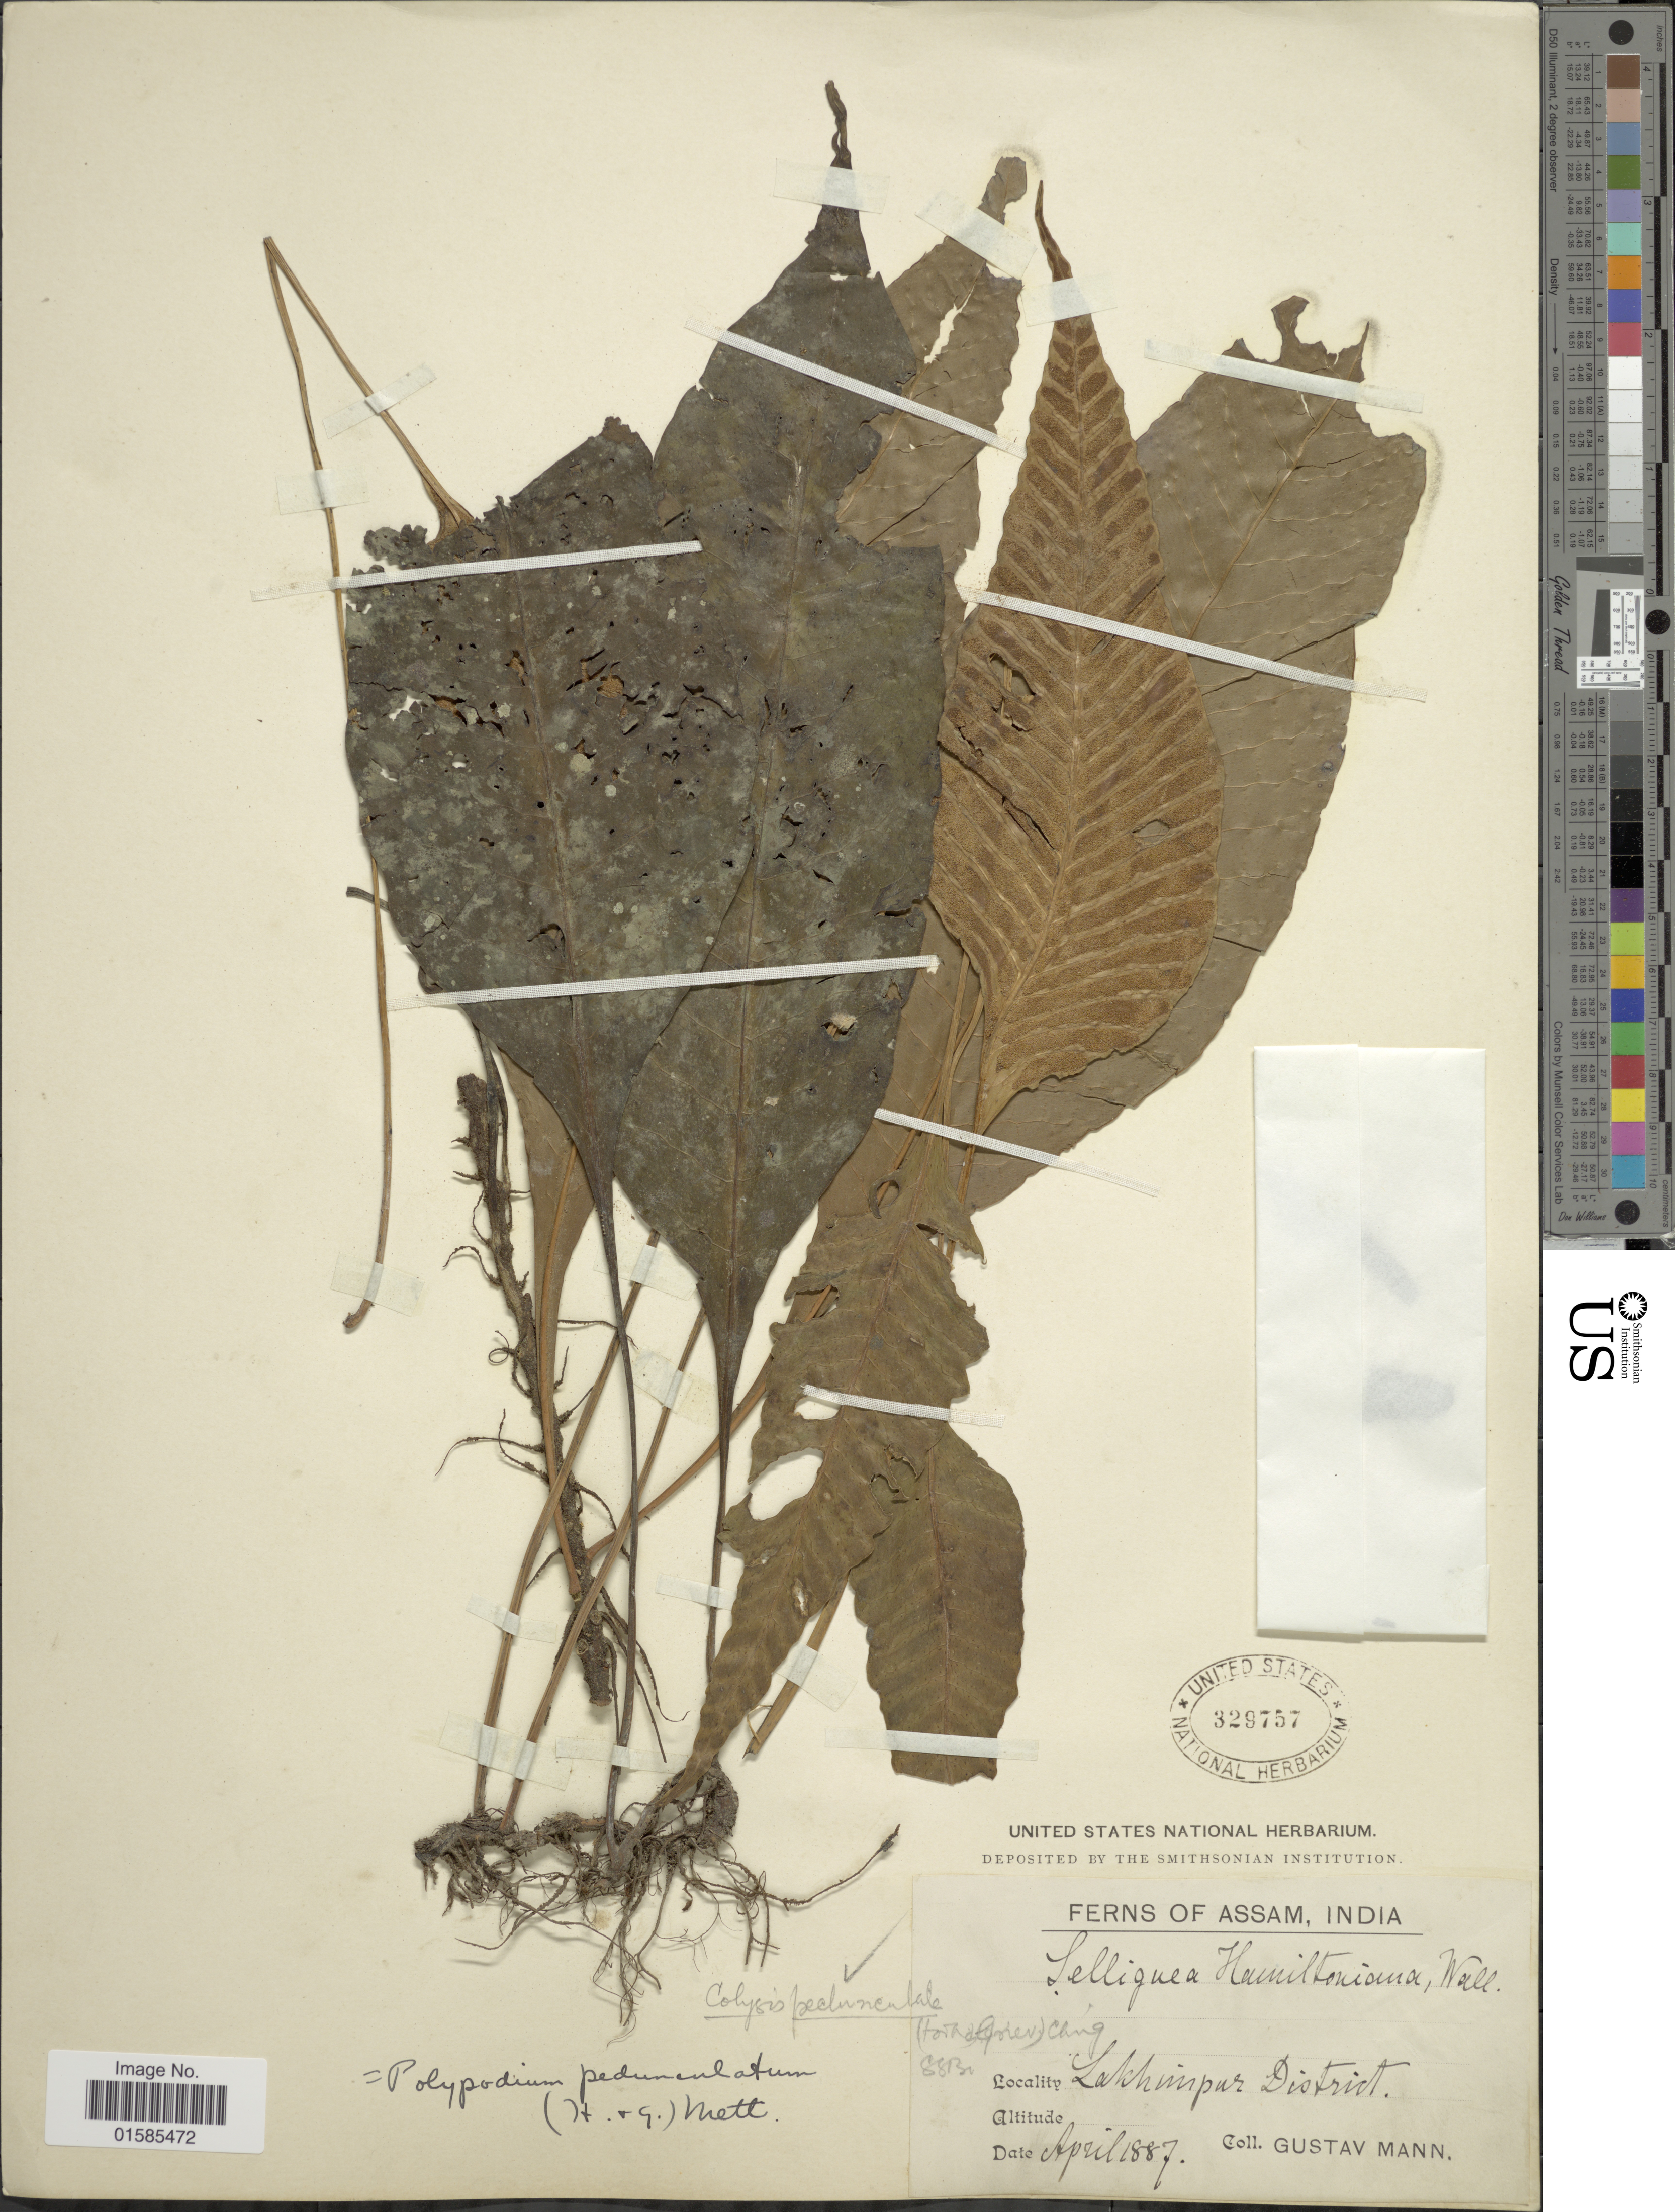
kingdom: Plantae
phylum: Tracheophyta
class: Polypodiopsida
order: Polypodiales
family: Polypodiaceae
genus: Leptochilus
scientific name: Leptochilus pedunculatus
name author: (Hook. & Grev.) Fraser-Jenk.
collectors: G. Mann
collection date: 1887-04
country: India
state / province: Assam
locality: Lakhimpur District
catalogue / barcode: US 329757